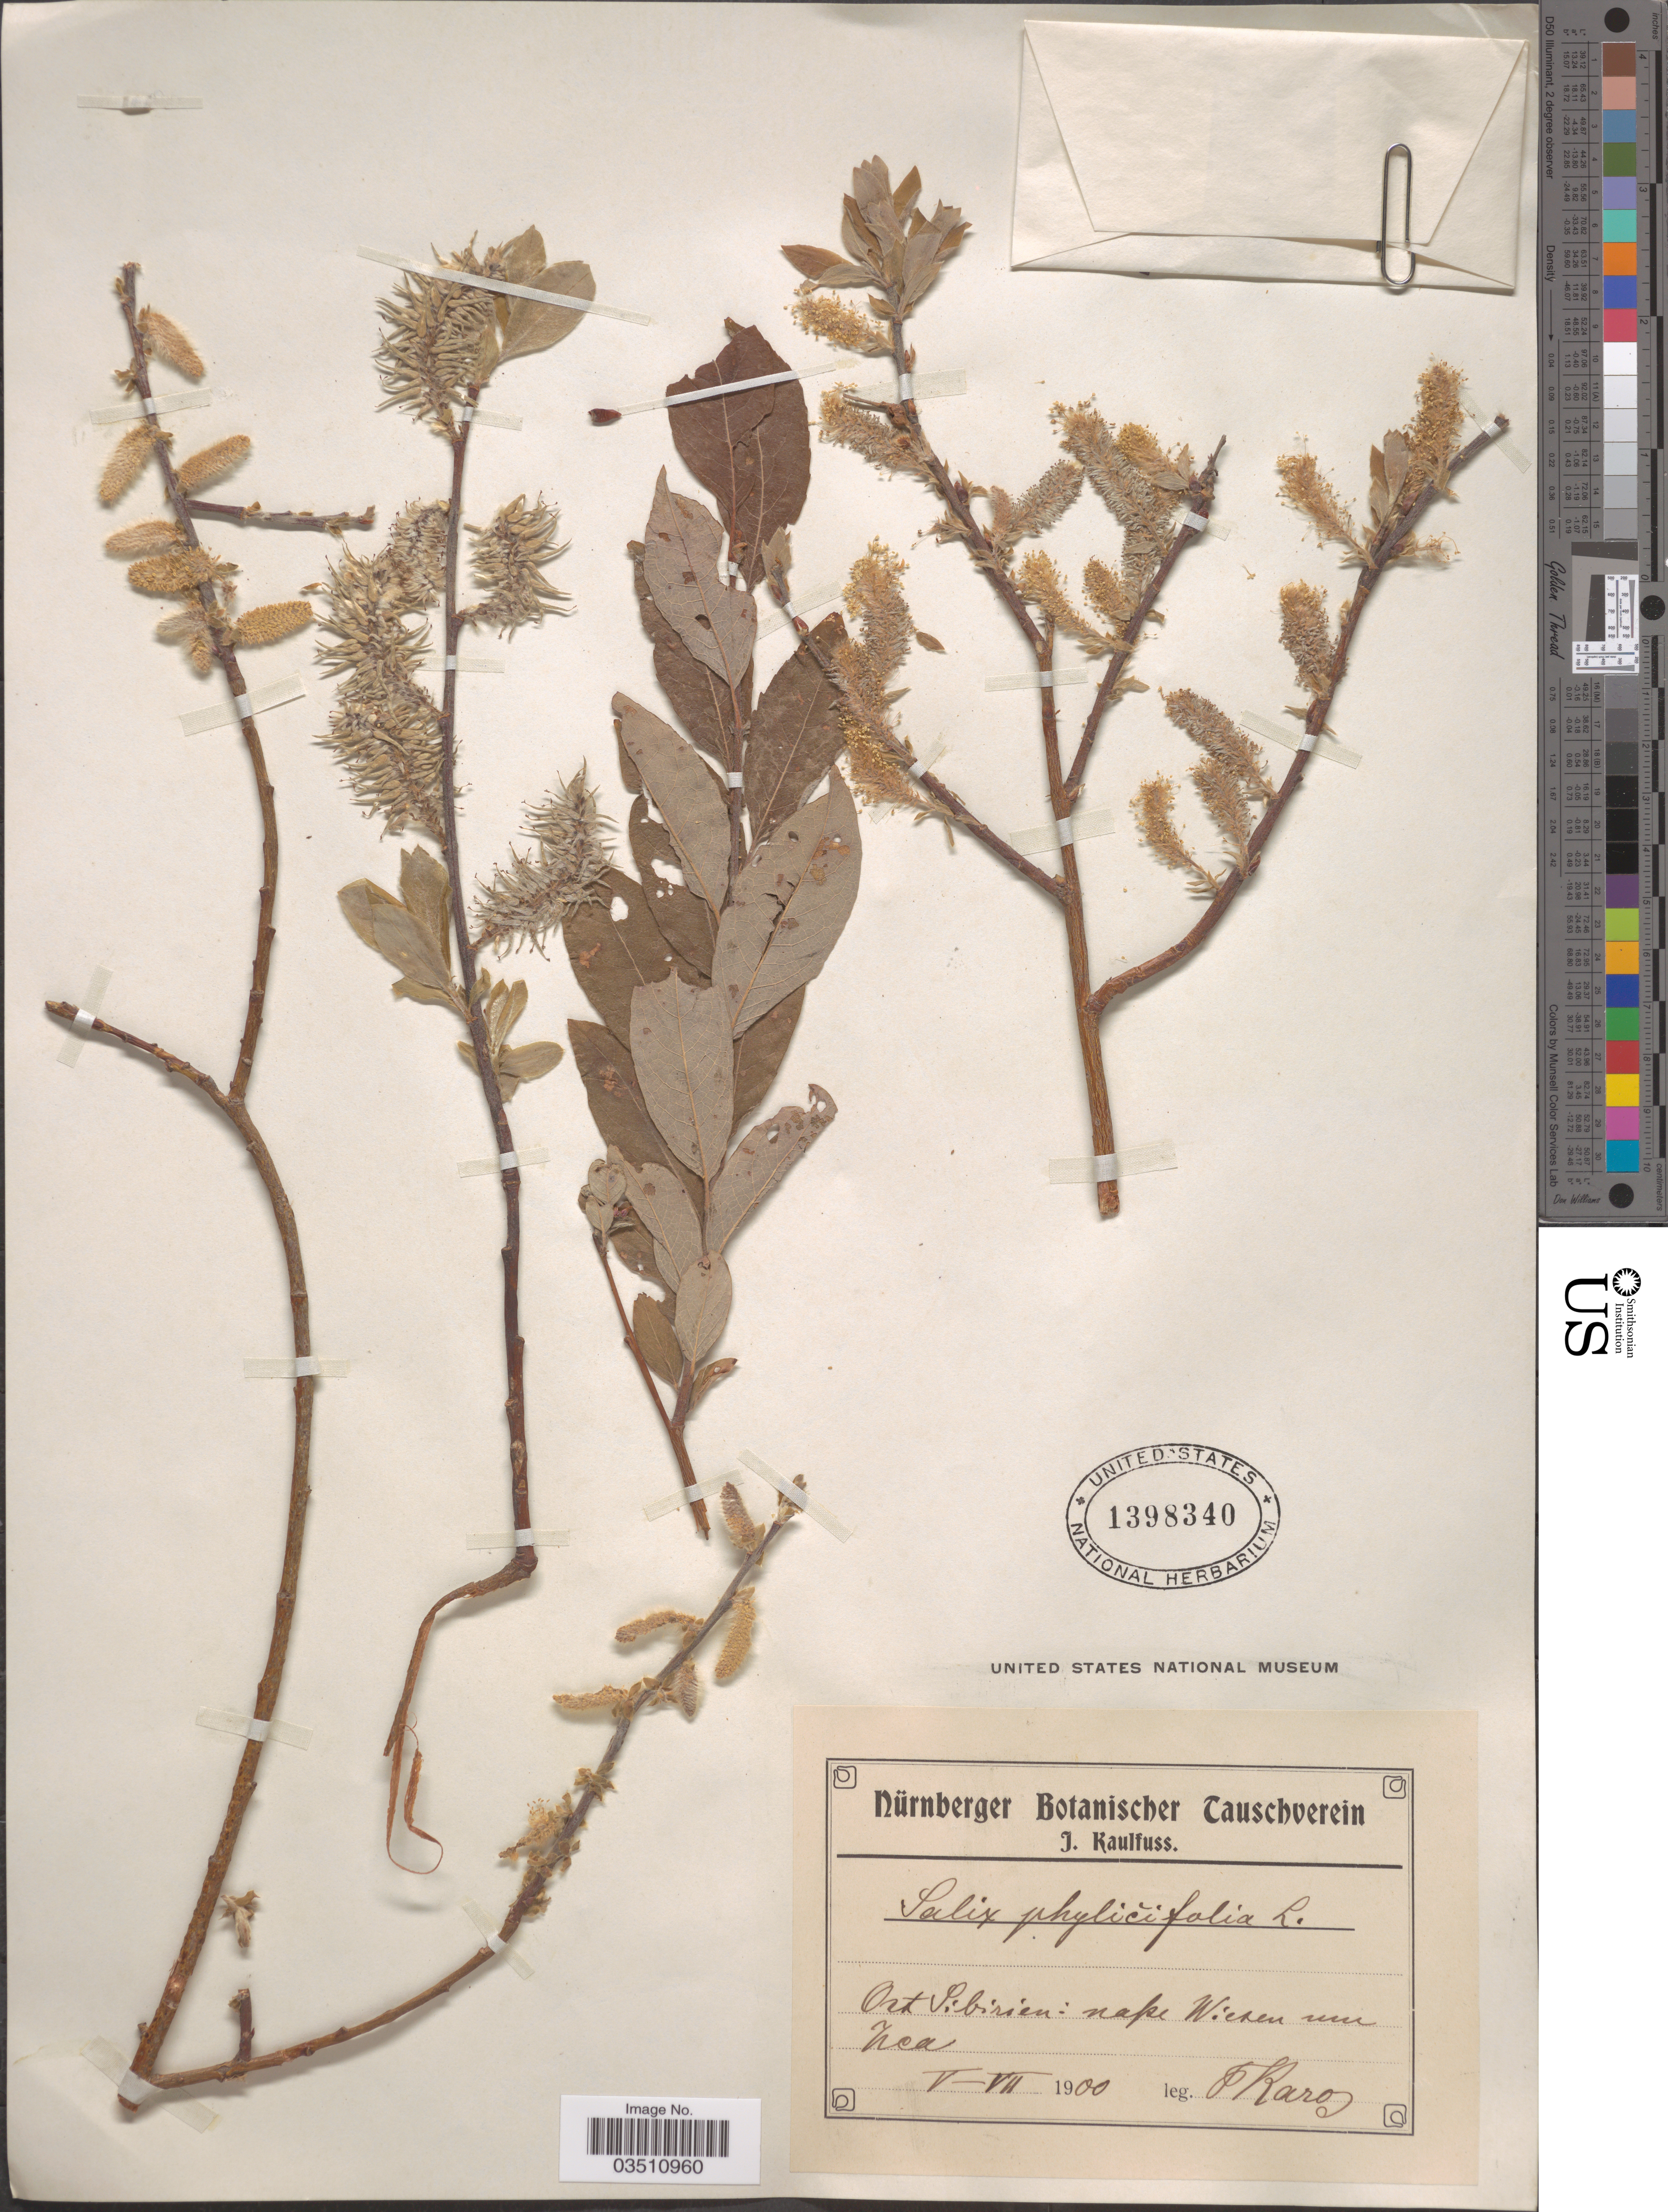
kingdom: Plantae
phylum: Tracheophyta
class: Magnoliopsida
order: Malpighiales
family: Salicaceae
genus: Salix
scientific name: Salix phylicifolia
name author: L.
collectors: F. Karo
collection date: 1900-05/1900-07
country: Russian Federation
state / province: Amur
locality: Ost Sibirien: nape Wiesen um Zea. (Zeya)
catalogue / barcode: US 1398340